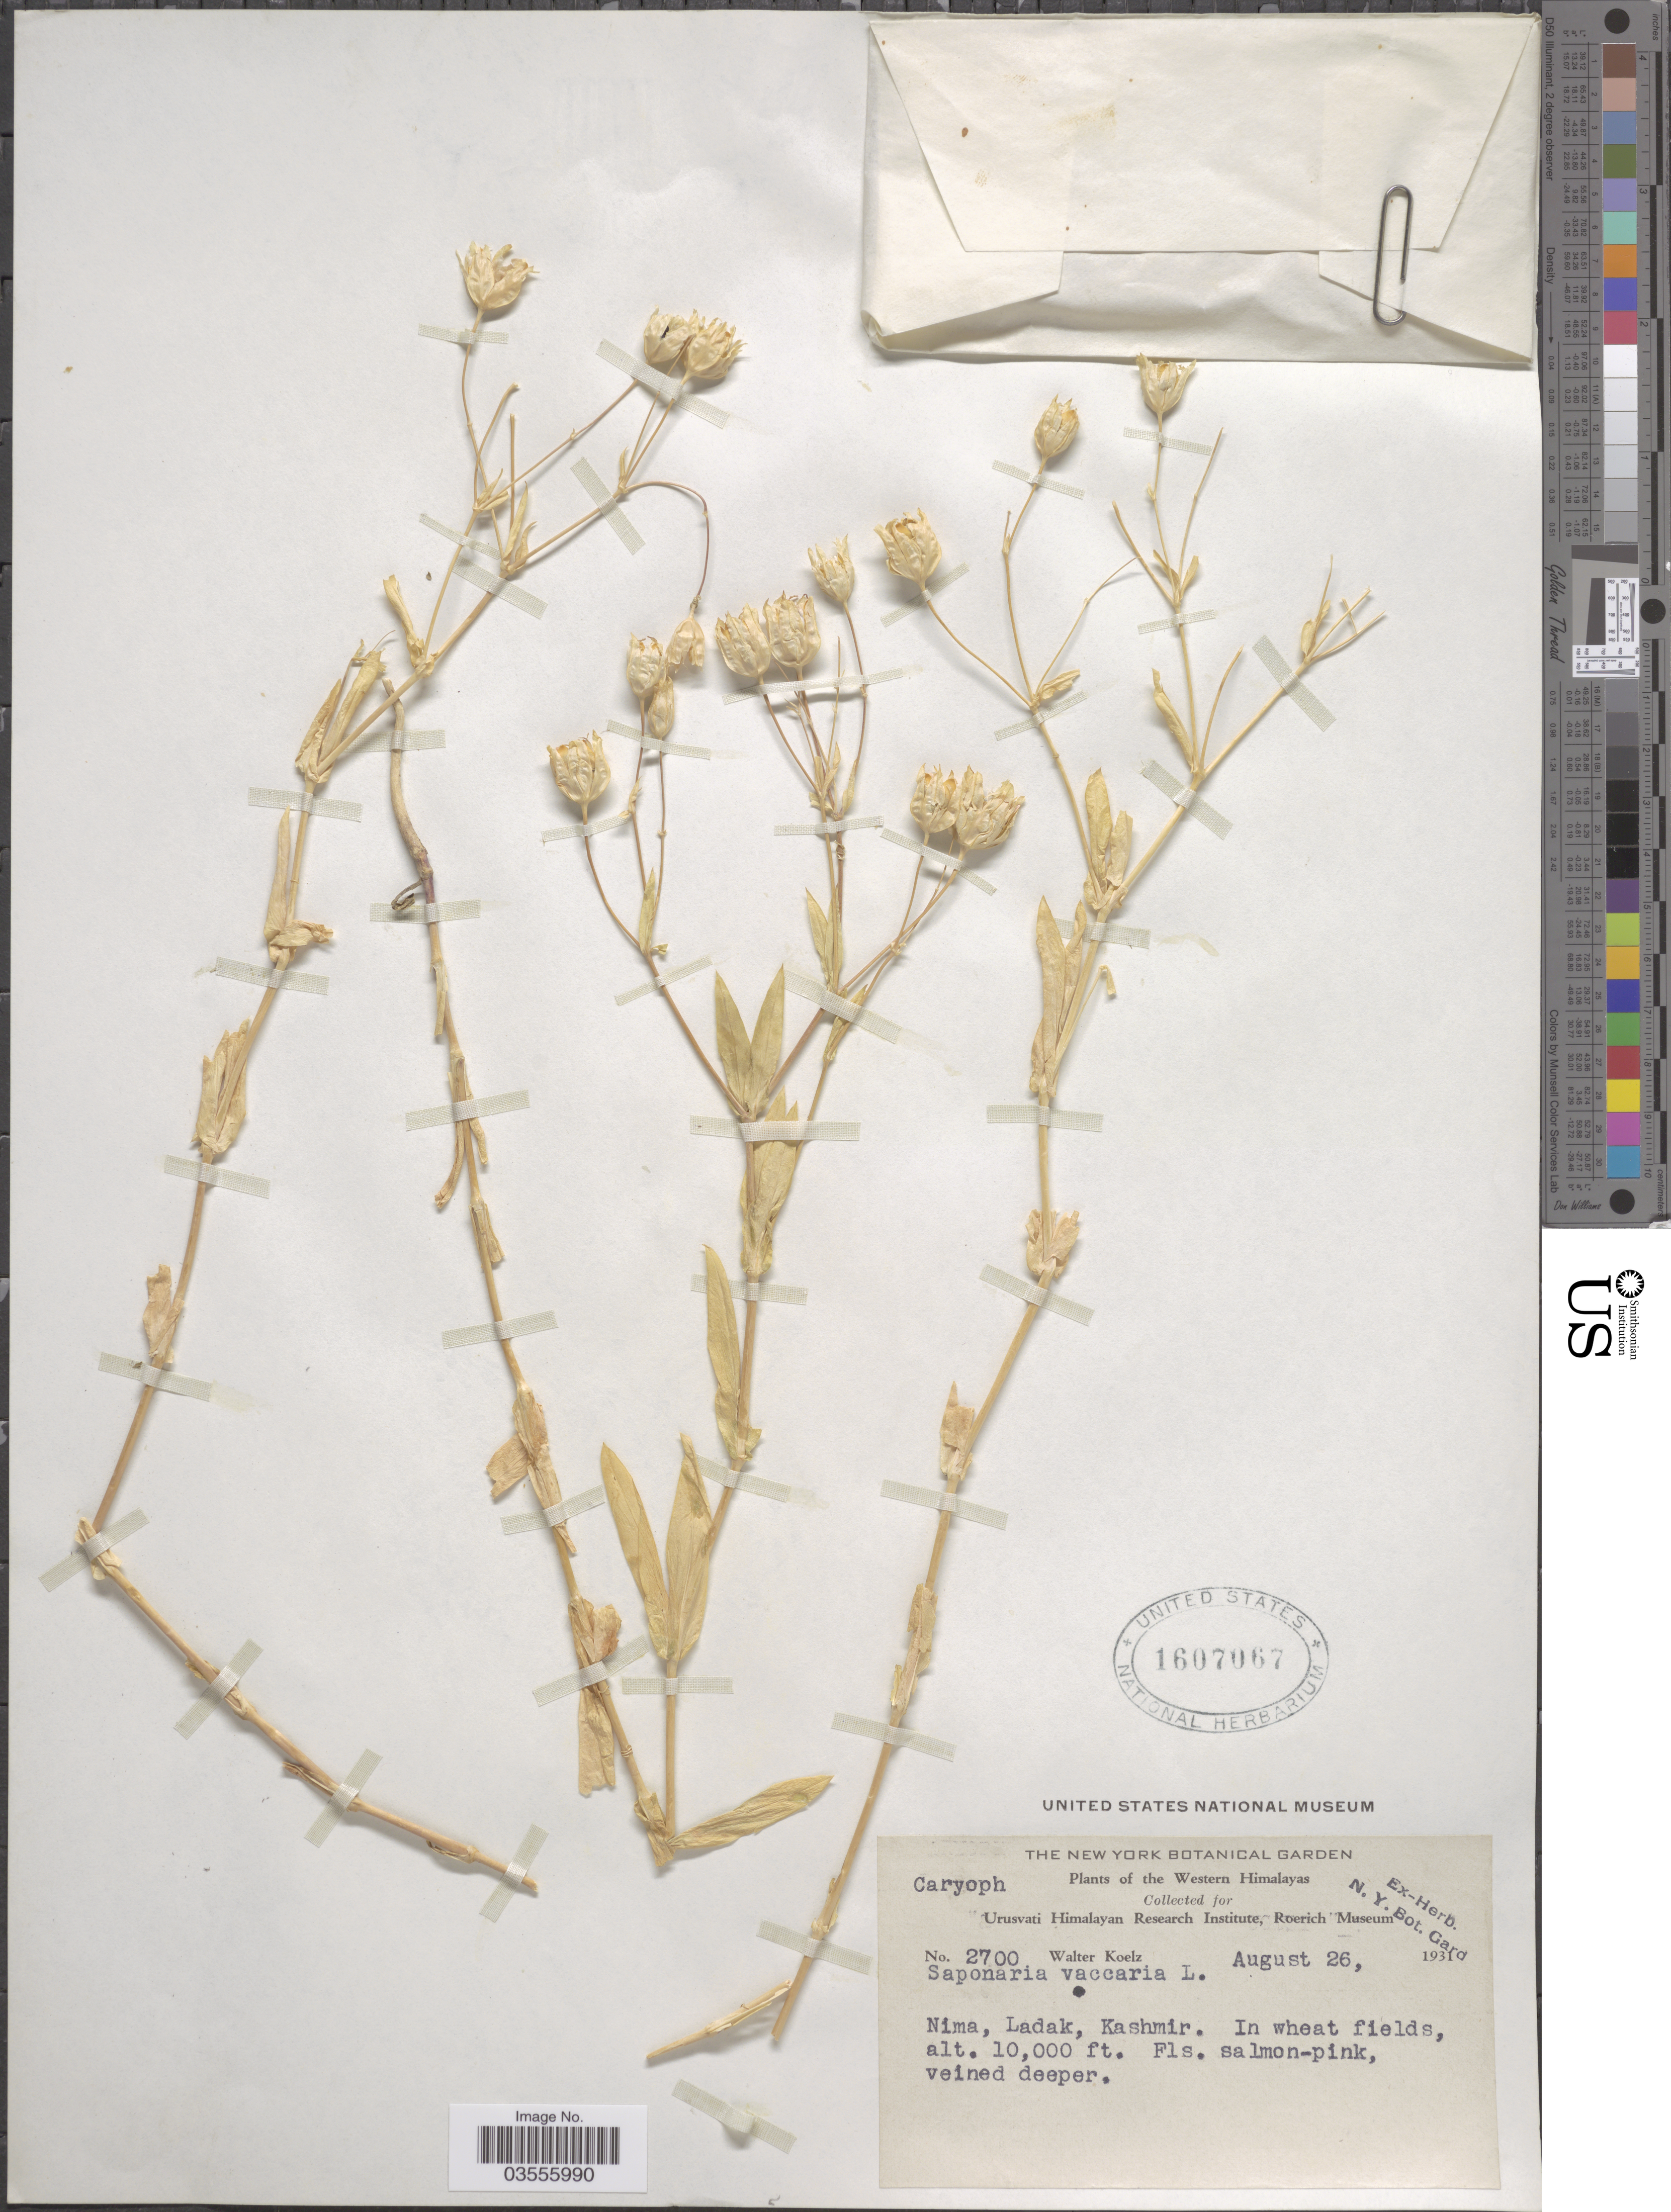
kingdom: Plantae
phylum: Tracheophyta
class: Magnoliopsida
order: Caryophyllales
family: Caryophyllaceae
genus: Vaccaria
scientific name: Vaccaria hispanica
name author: (Mill.) Rauschert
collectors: W. N. Koelz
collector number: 2700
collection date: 1931-08-26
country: India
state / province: Ladakh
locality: Western Himalayas. Nima, Ladak, Kashmir.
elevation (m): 3048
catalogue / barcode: US 1607067